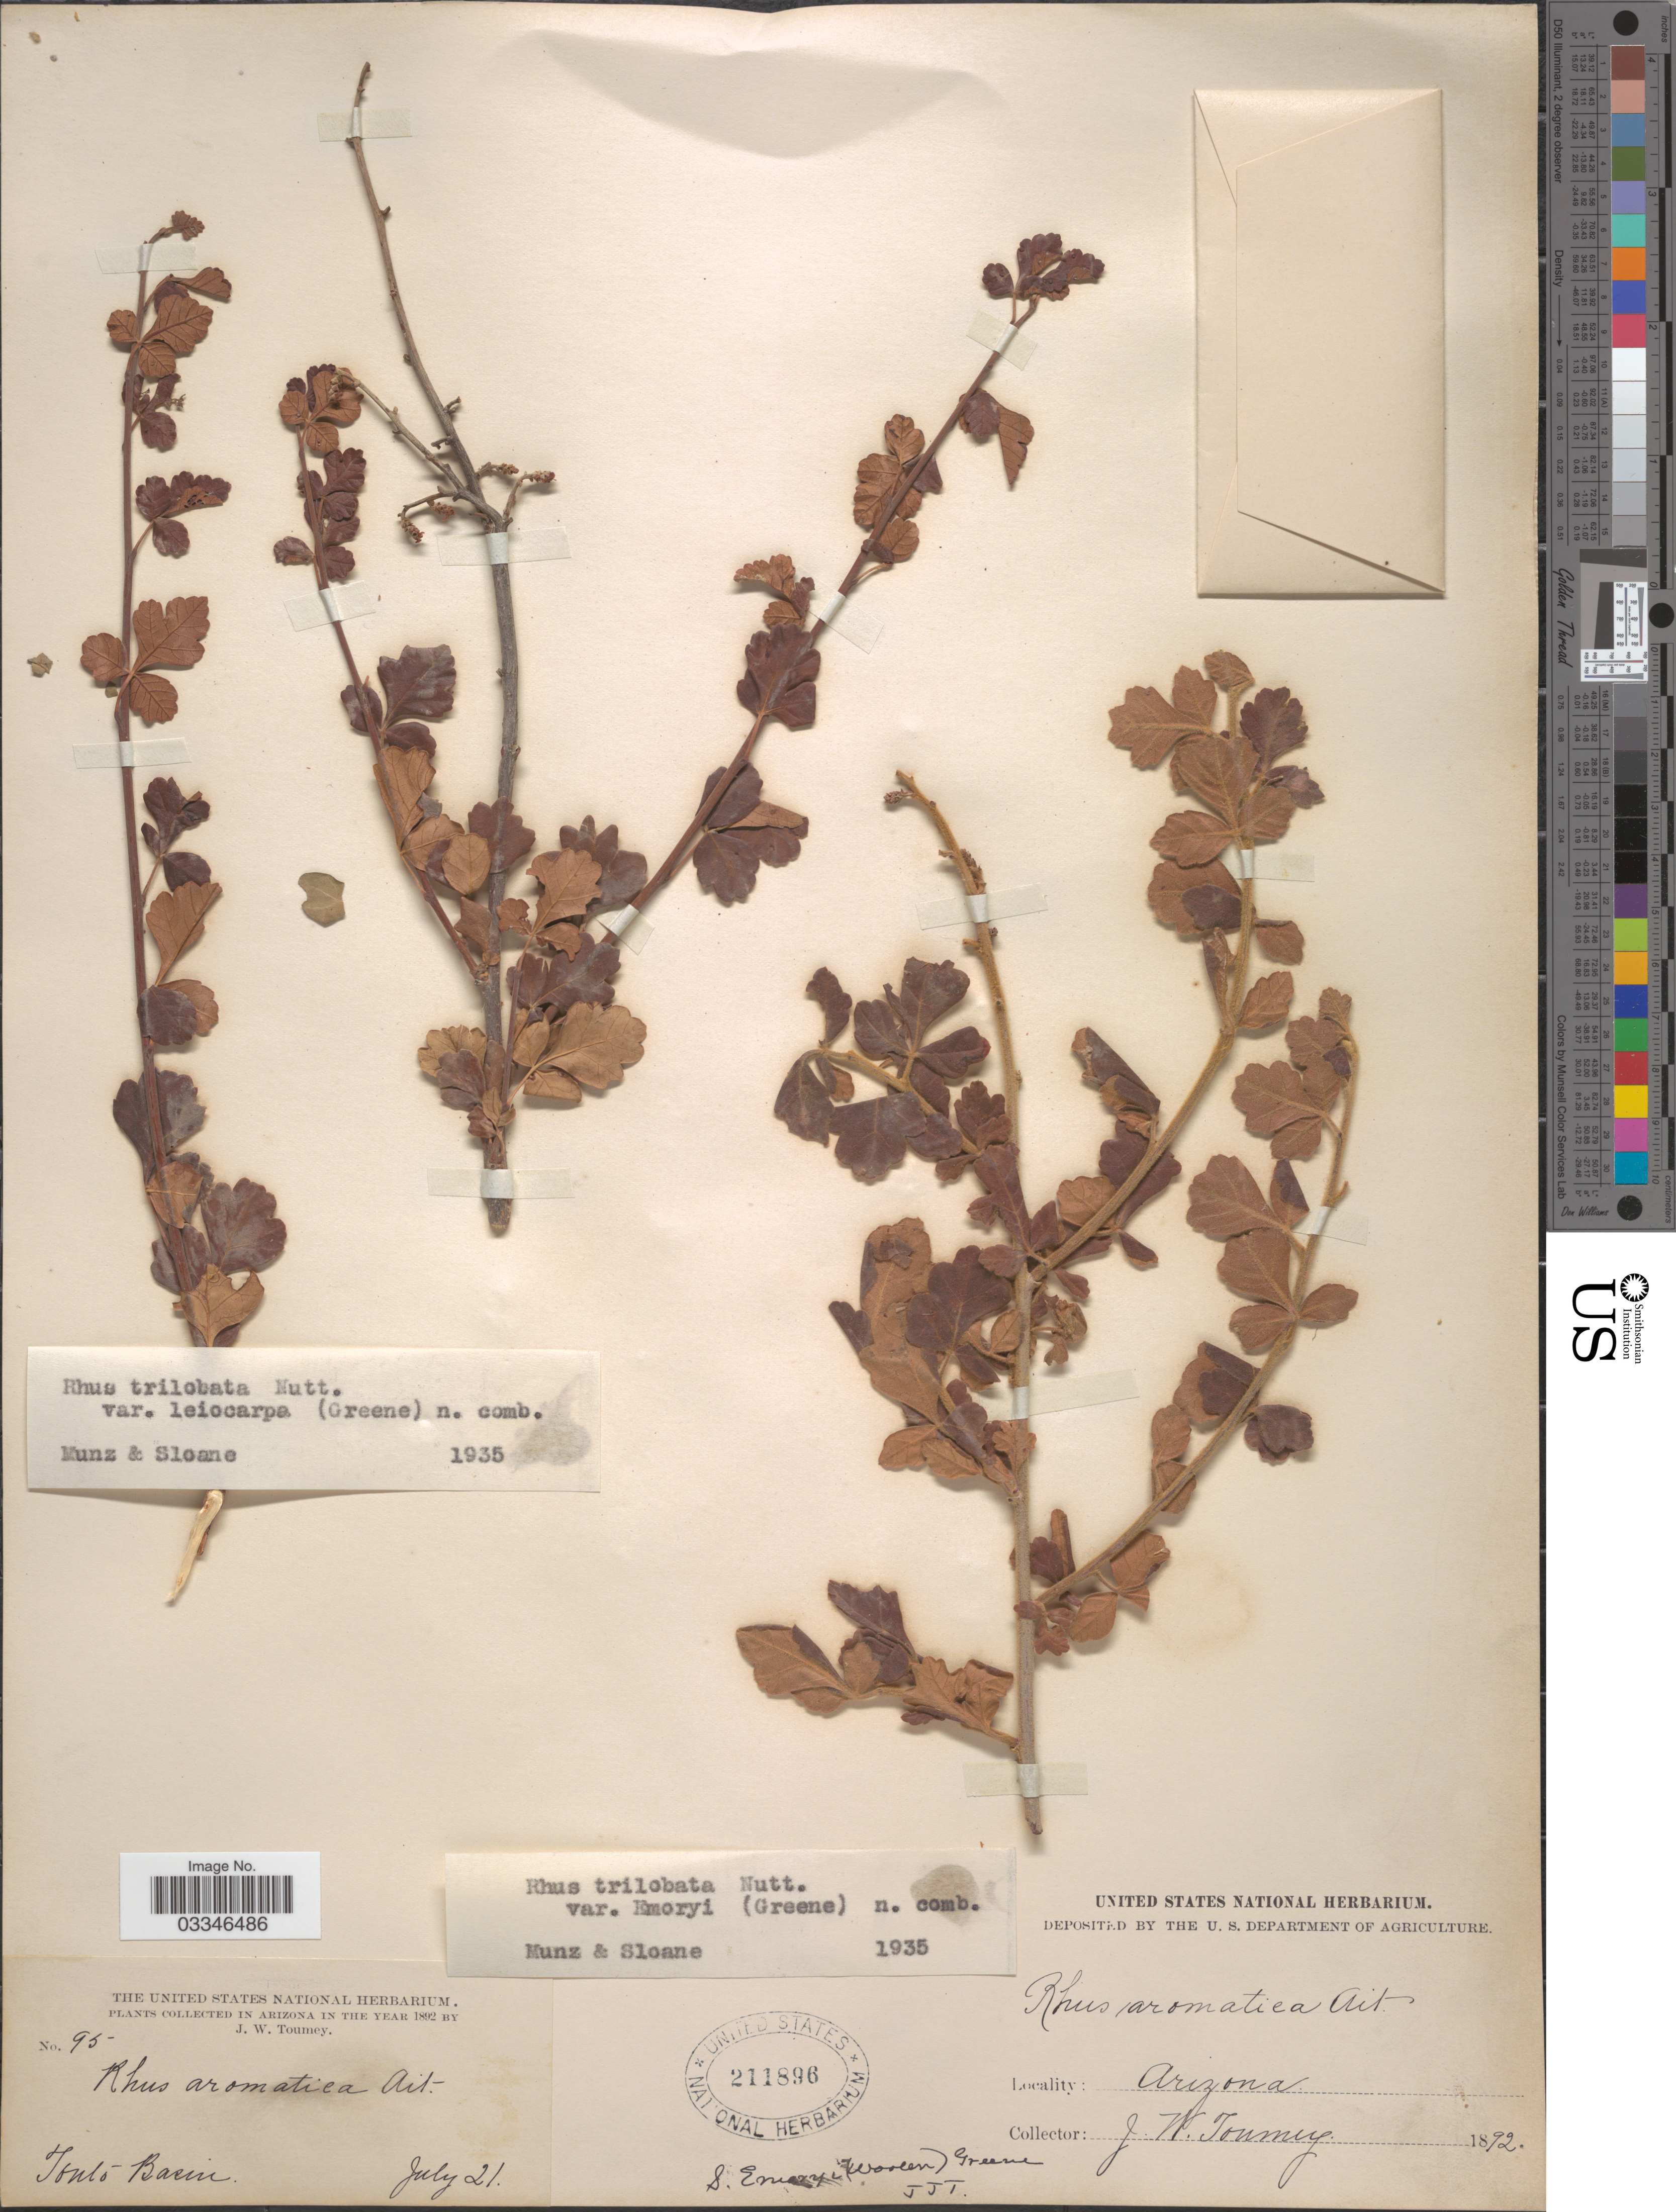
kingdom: Plantae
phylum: Tracheophyta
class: Magnoliopsida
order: Sapindales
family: Anacardiaceae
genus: Rhus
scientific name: Rhus trilobata var. leiocarpa (Greene) Munz & Sloane ined.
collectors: J. W. Toumey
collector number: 95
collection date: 1892-07-21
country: United States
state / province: Arizona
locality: Tonto Basin.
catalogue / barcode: US 211896